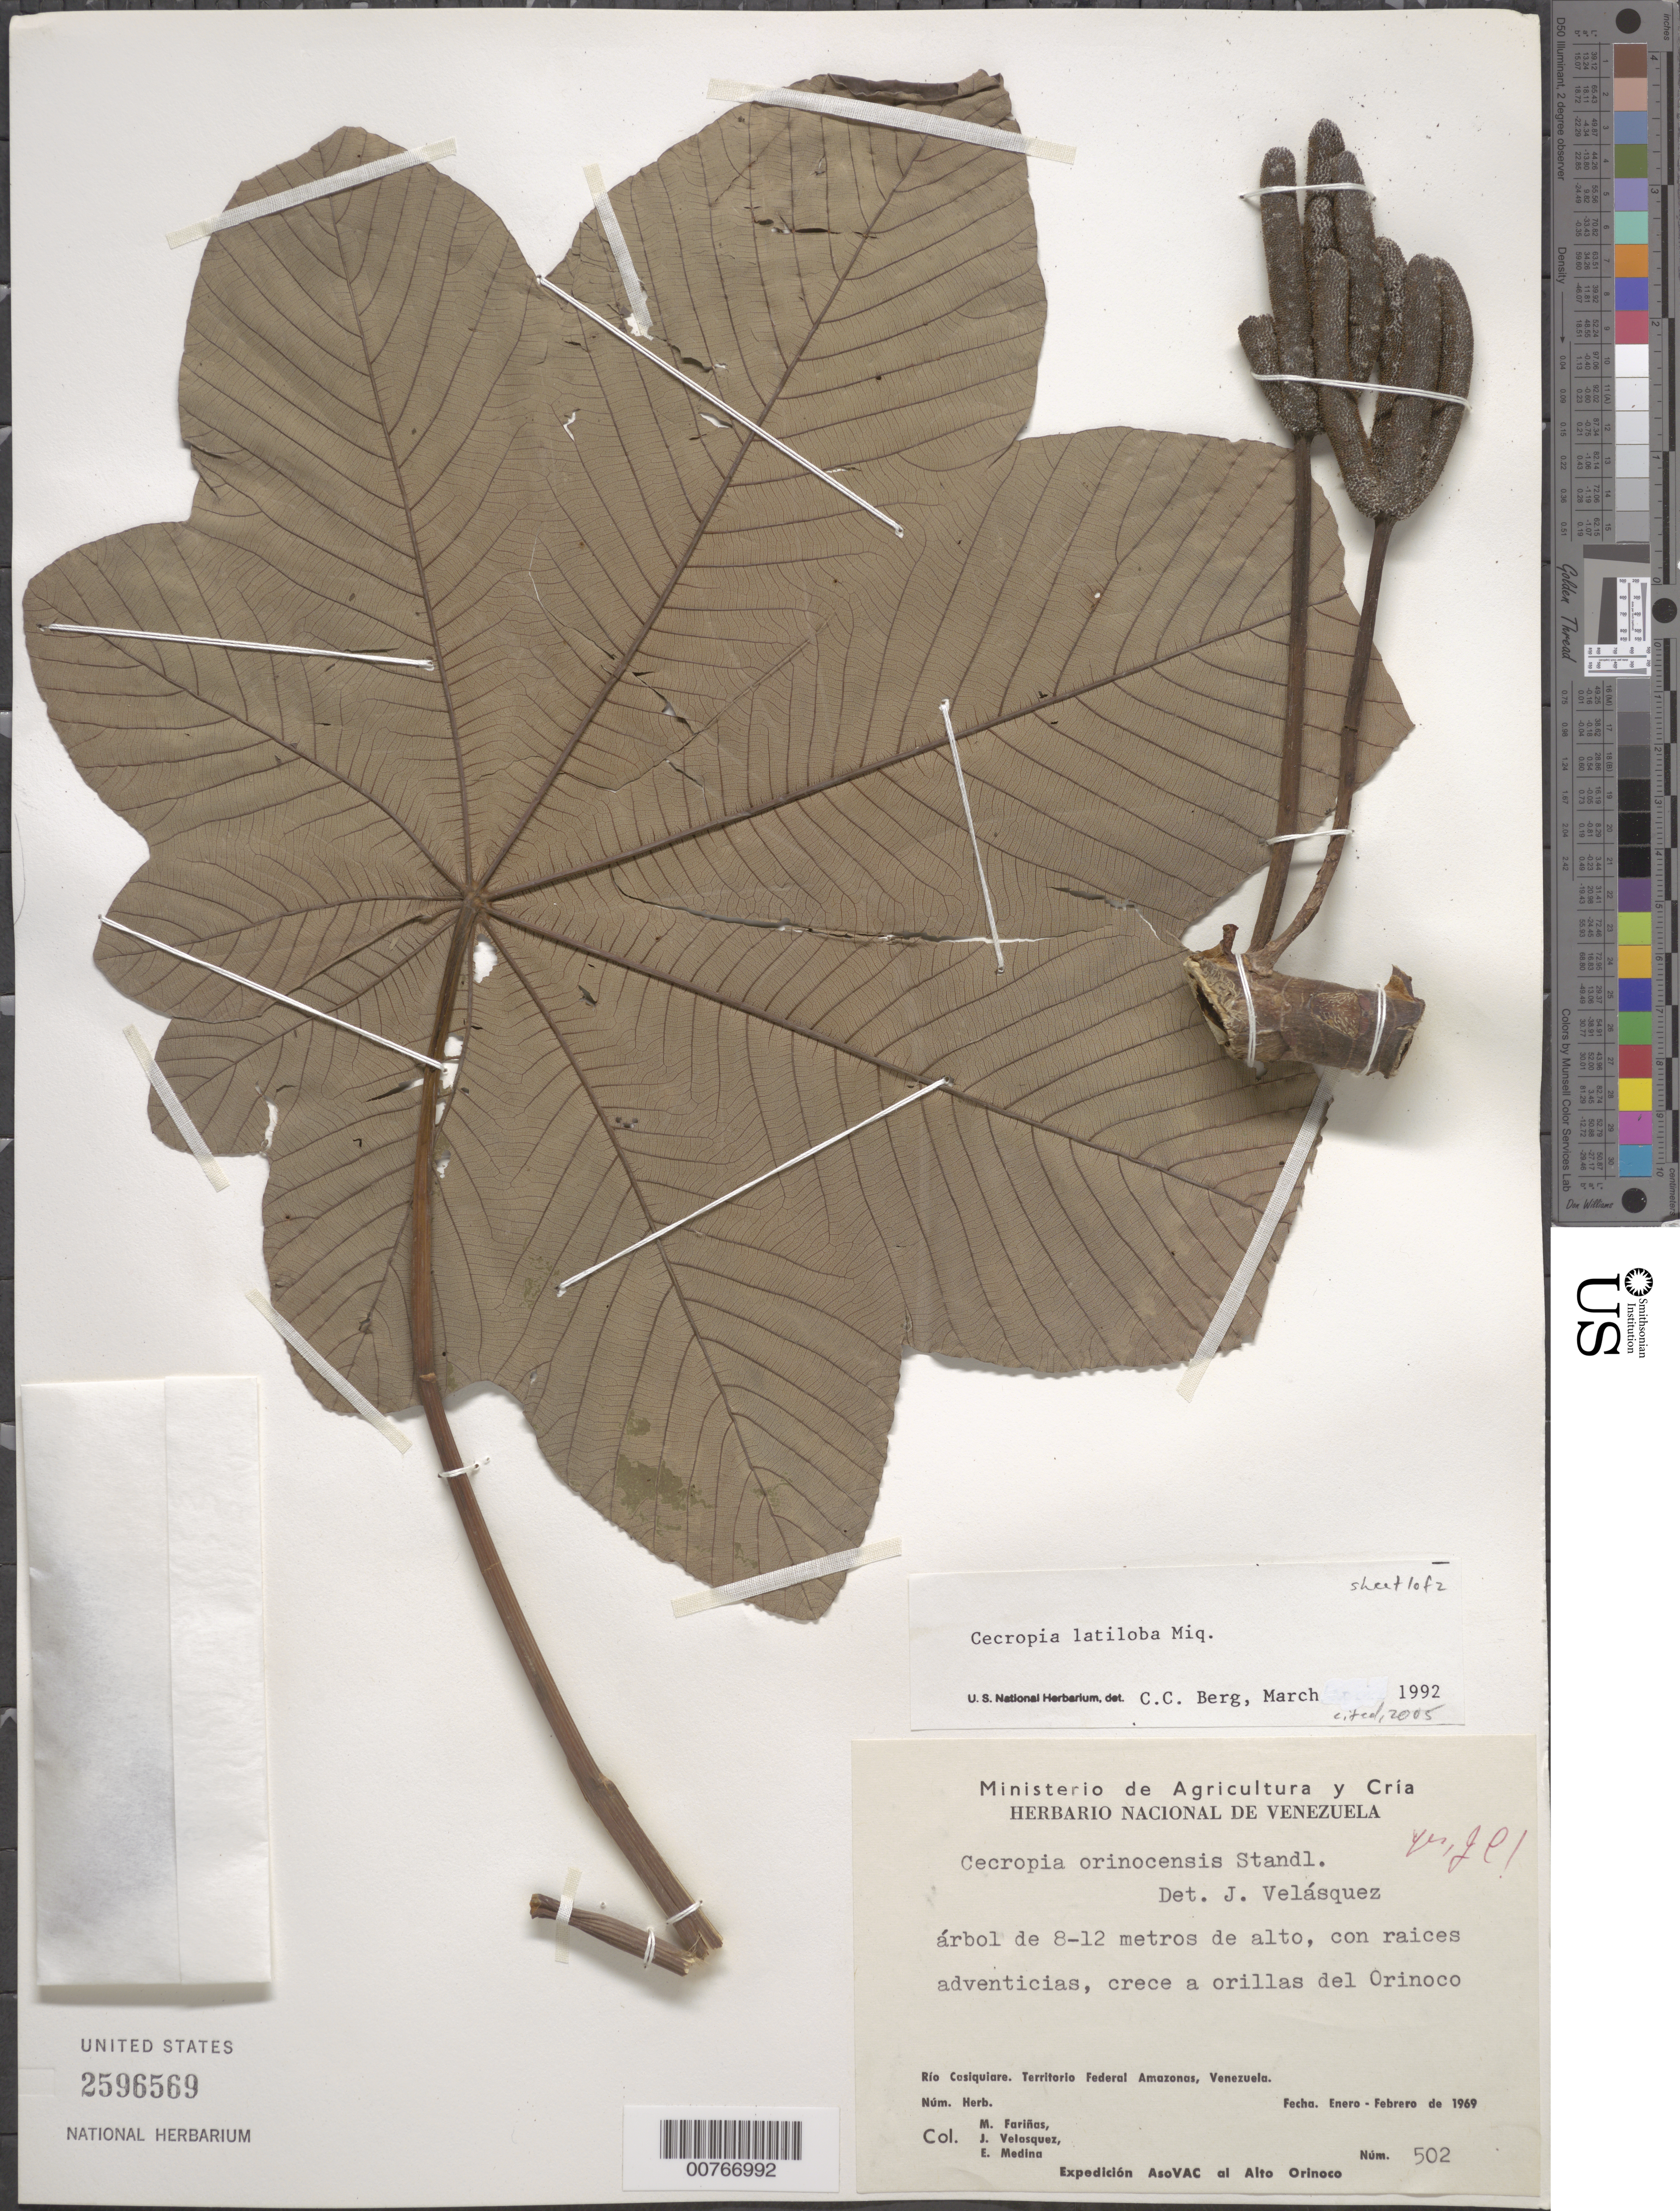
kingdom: Plantae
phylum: Tracheophyta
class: Magnoliopsida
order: Rosales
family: Urticaceae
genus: Cecropia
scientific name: Cecropia latiloba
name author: Miq.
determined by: Berg, C. C.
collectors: M. Fariñas, J. Velasquez & E. Medina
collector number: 502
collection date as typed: Jan-69 to Feb-69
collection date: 1969-01/1969-02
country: Venezuela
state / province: Amazonas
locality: Río Casiquiare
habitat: Orillas del río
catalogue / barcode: US 2596569